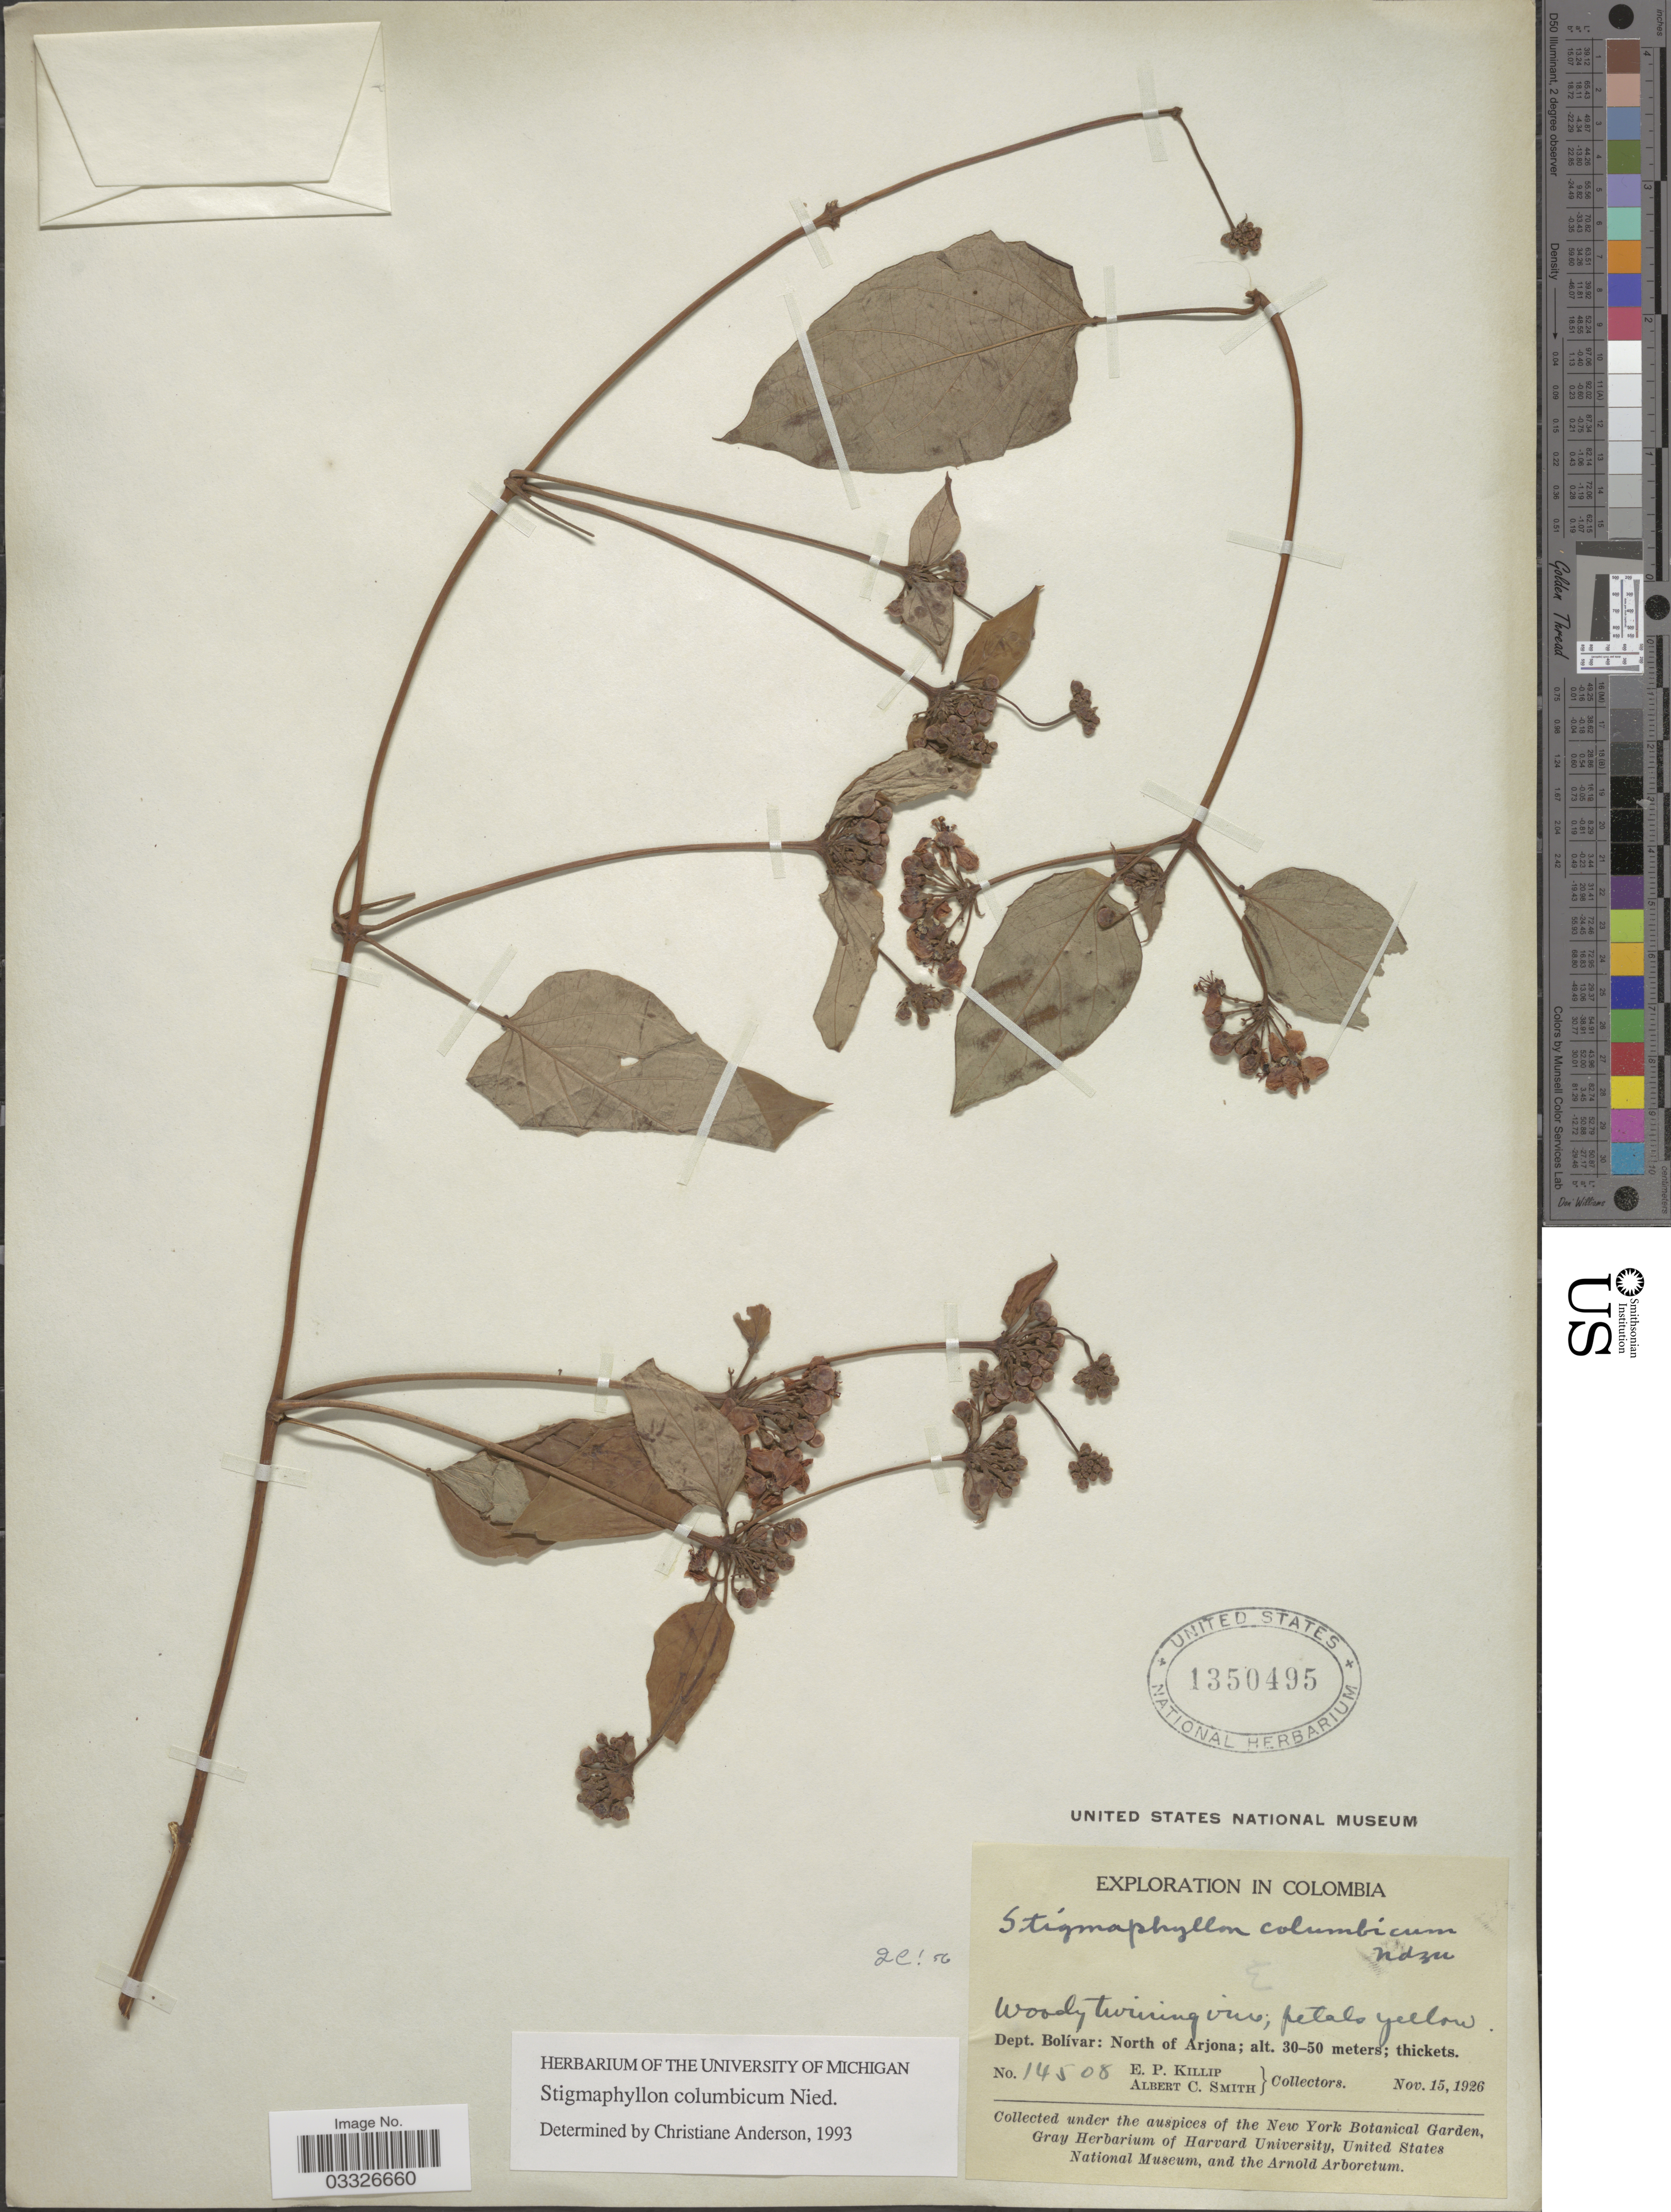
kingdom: Plantae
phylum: Tracheophyta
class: Magnoliopsida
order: Malpighiales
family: Malpighiaceae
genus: Stigmaphyllon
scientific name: Stigmaphyllon columbicum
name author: Nied.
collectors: E. P. Killip & A. C. Smith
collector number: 14508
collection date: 1926-11-15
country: Colombia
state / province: Bolívar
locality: Dept. Bolívar: North of Arjona.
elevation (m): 30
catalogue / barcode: US 1350495